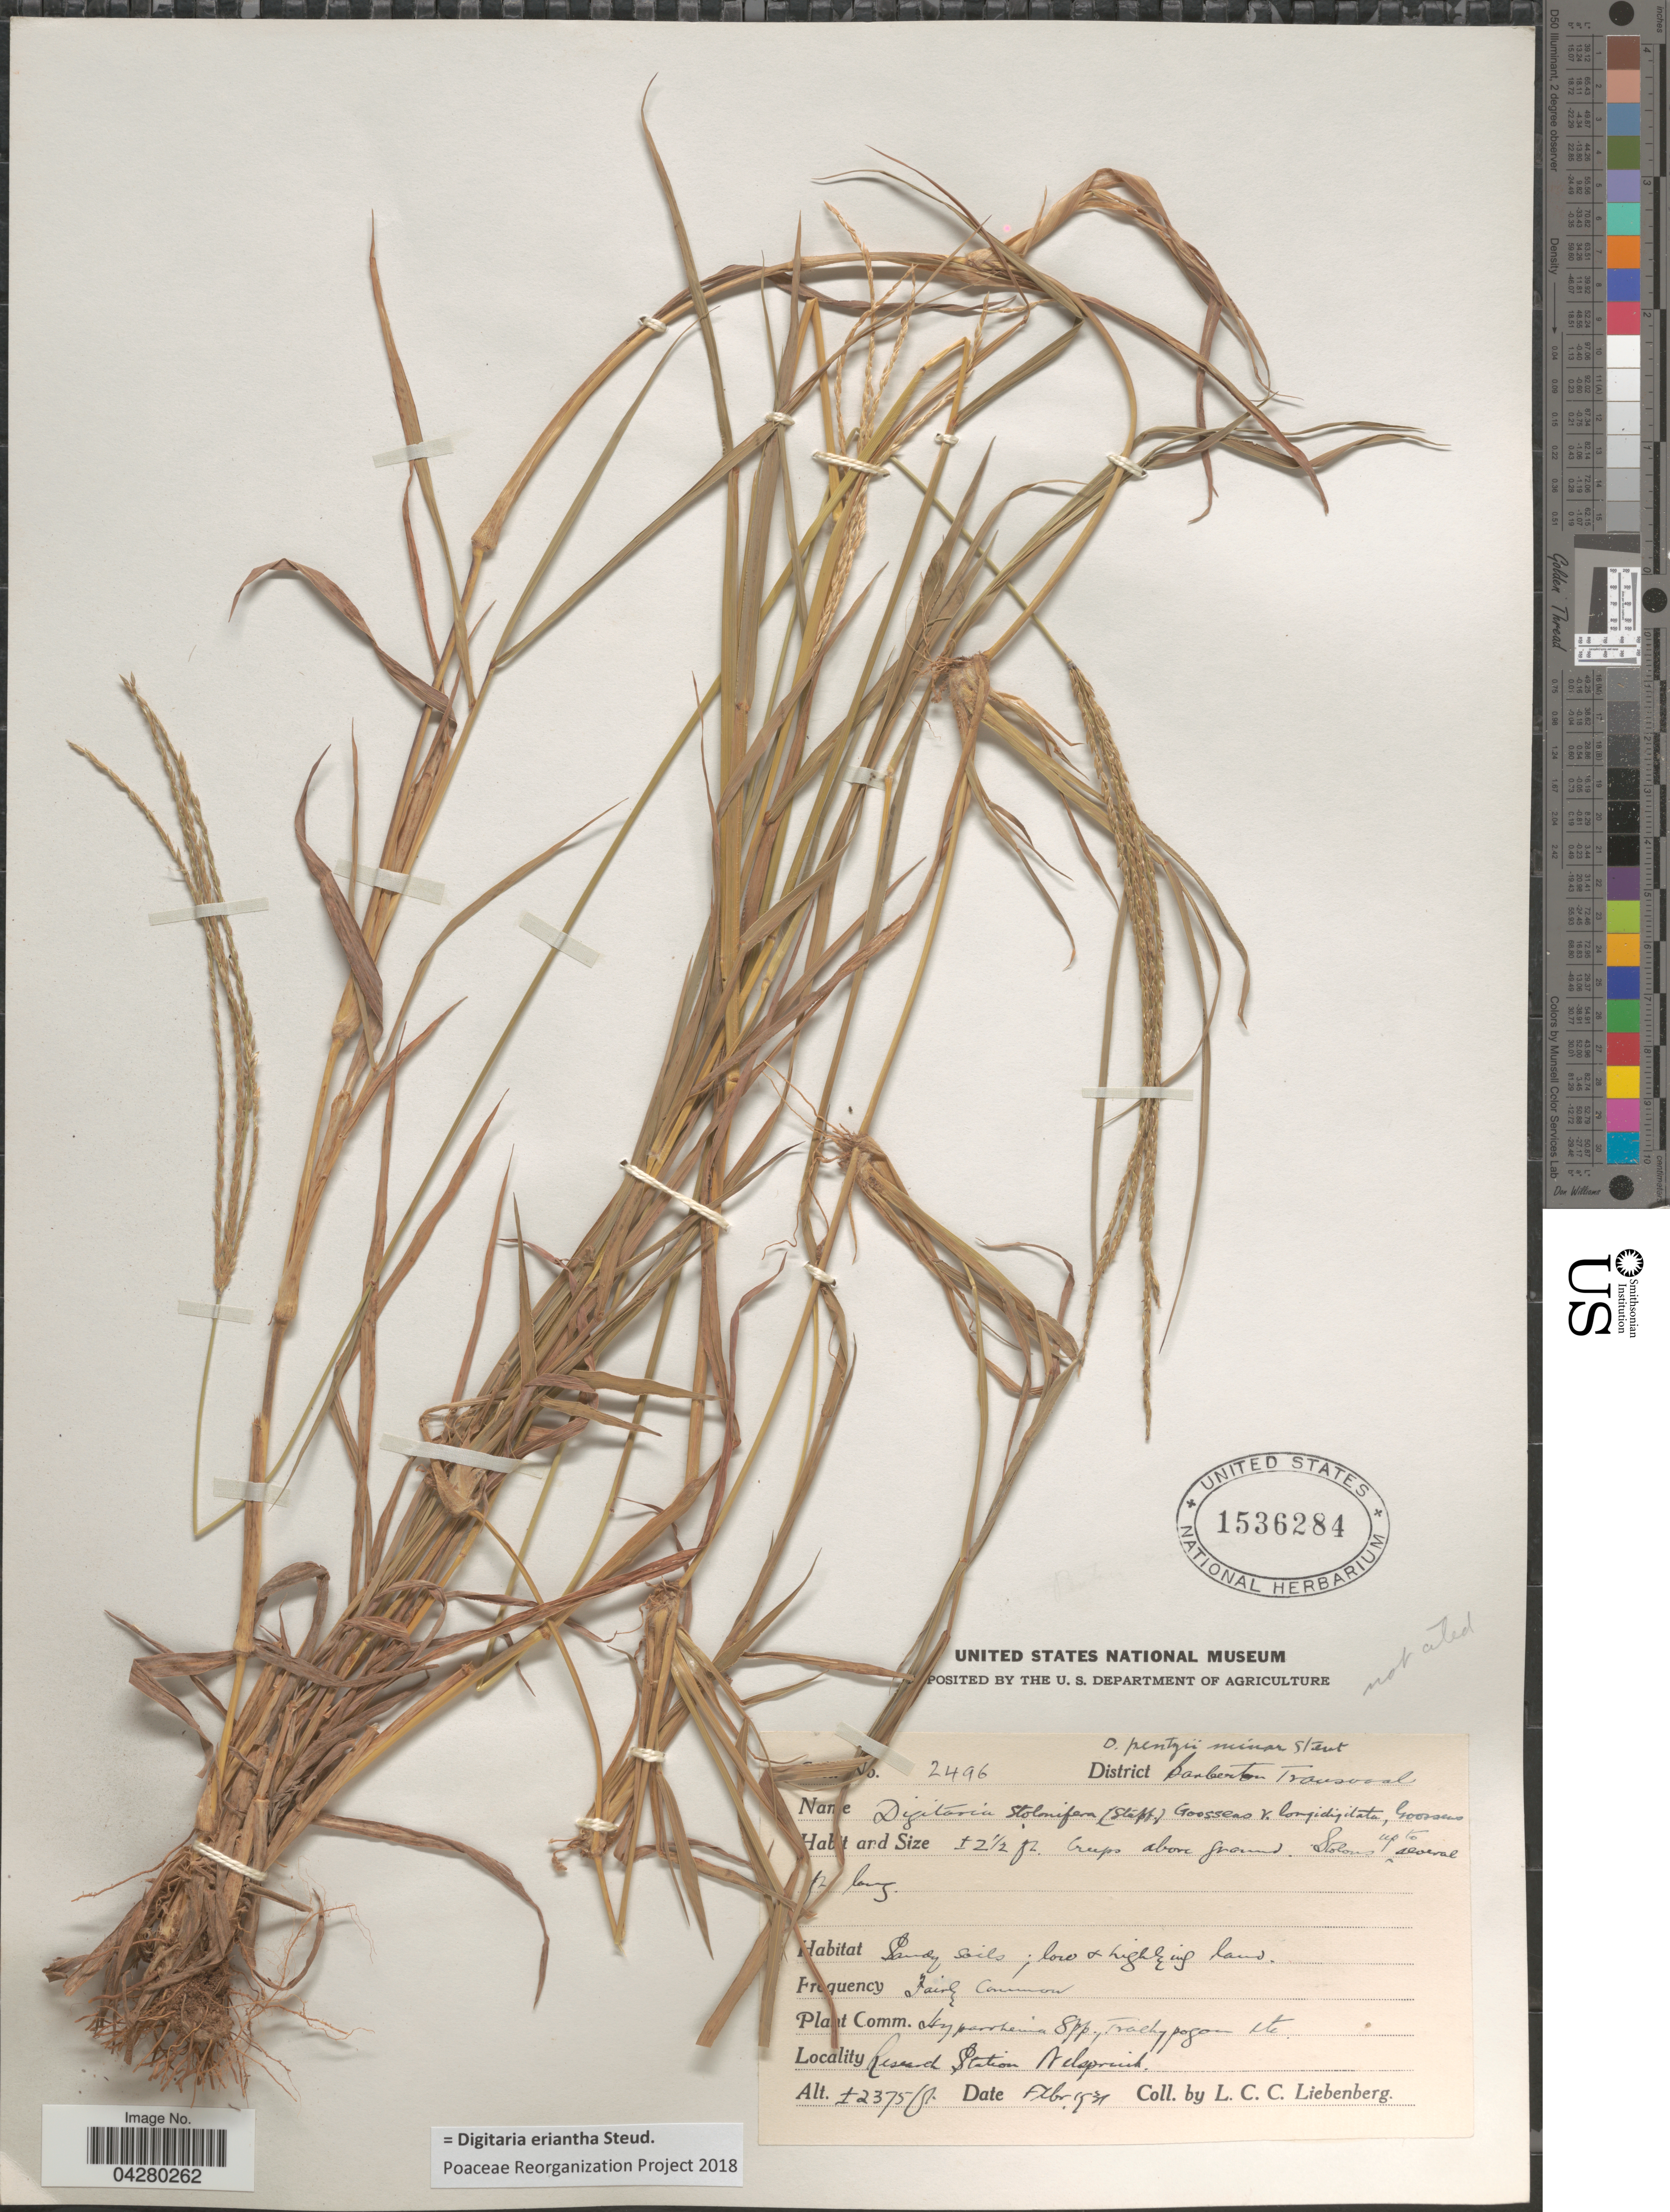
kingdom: Plantae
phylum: Tracheophyta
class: Liliopsida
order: Poales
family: Poaceae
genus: Digitaria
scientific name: Digitaria eriantha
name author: Steud.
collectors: L. Liebenberg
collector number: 2496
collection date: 1931-02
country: South Africa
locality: District Barberton. Transvaal. Research Station Nelspruit.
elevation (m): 724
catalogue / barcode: US 1536284